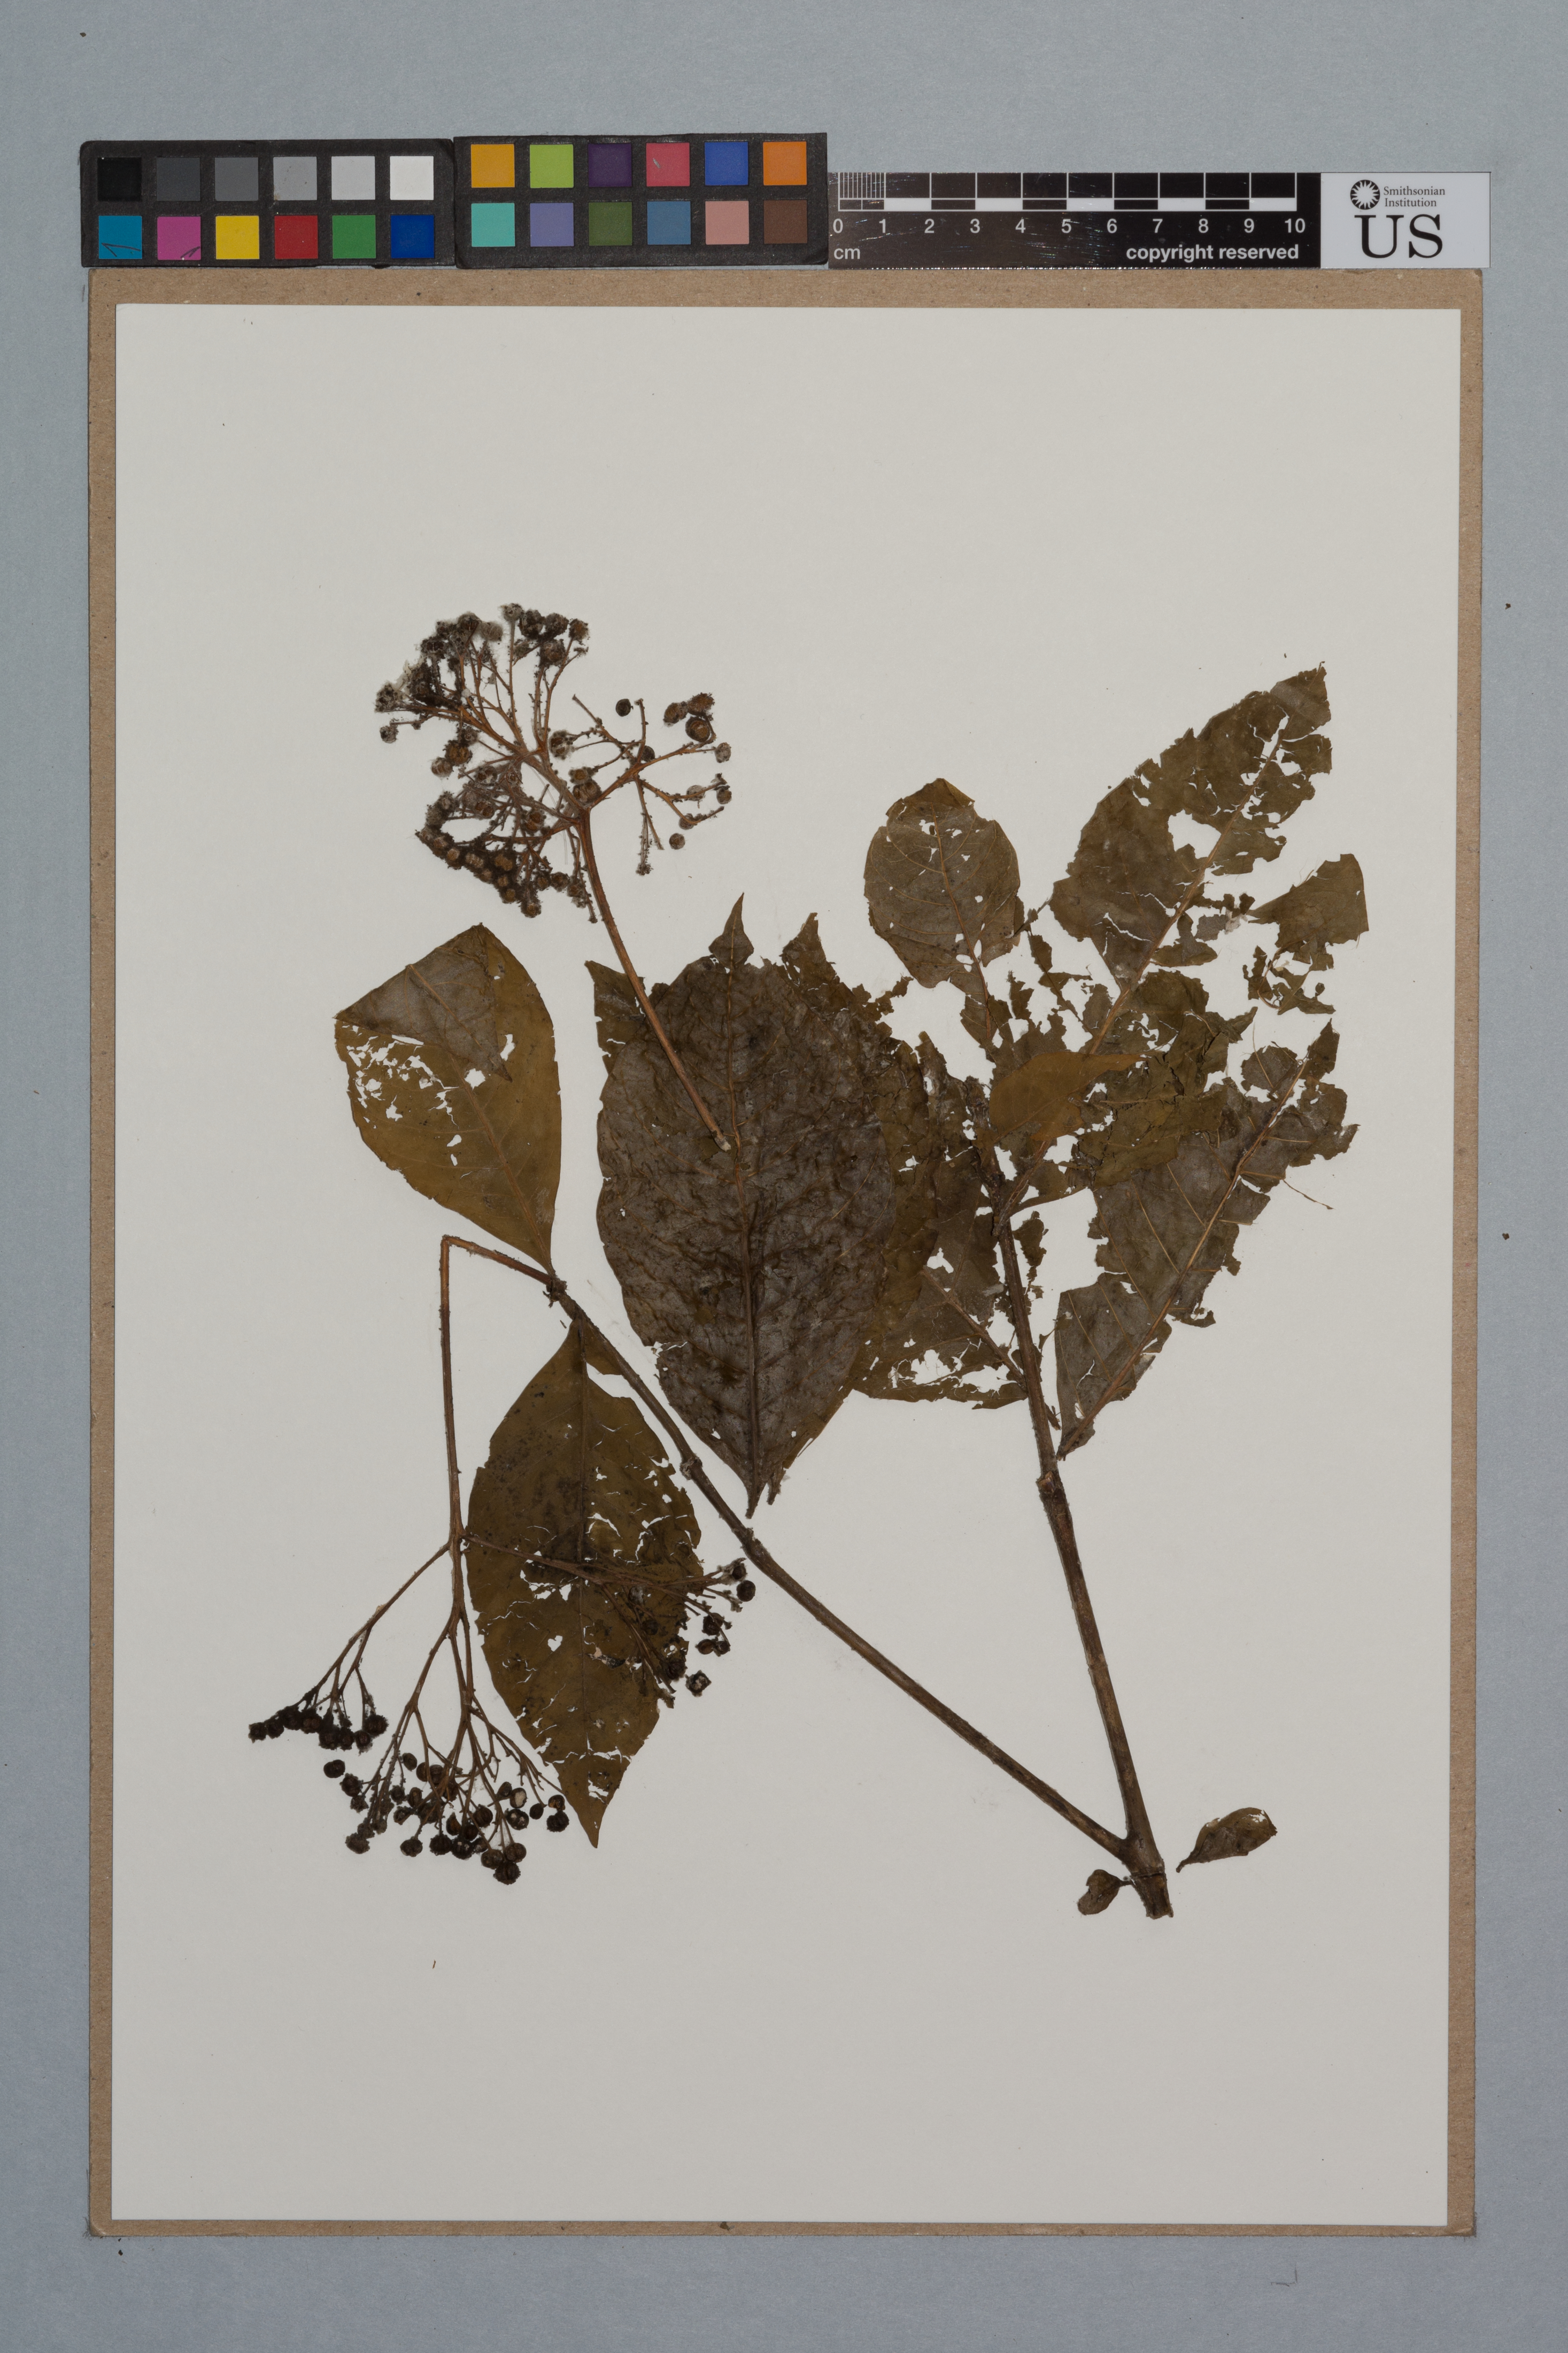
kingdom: Plantae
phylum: Tracheophyta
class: Magnoliopsida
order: Gentianales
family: Rubiaceae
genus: Palicourea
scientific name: Palicourea riparia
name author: Benth.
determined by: Taylor, Charlotte M.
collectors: B. Hoffman, C. L. Kelloff, G. Gharbarran & S. Sprague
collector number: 1915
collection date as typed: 27 May 1992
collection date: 1992-05-27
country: Guyana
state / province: Cuyuni-Mazaruni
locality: Pakaraima Mts; basecamp on small tributary of Partang River, 8.6 km NE of Imbaimadai, 2 km W of basecamp on peak marked 2840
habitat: Mixed forest on steep slopes and ridgetop. Fabaceae, Burseraceae dominants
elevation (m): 900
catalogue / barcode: US 3291442